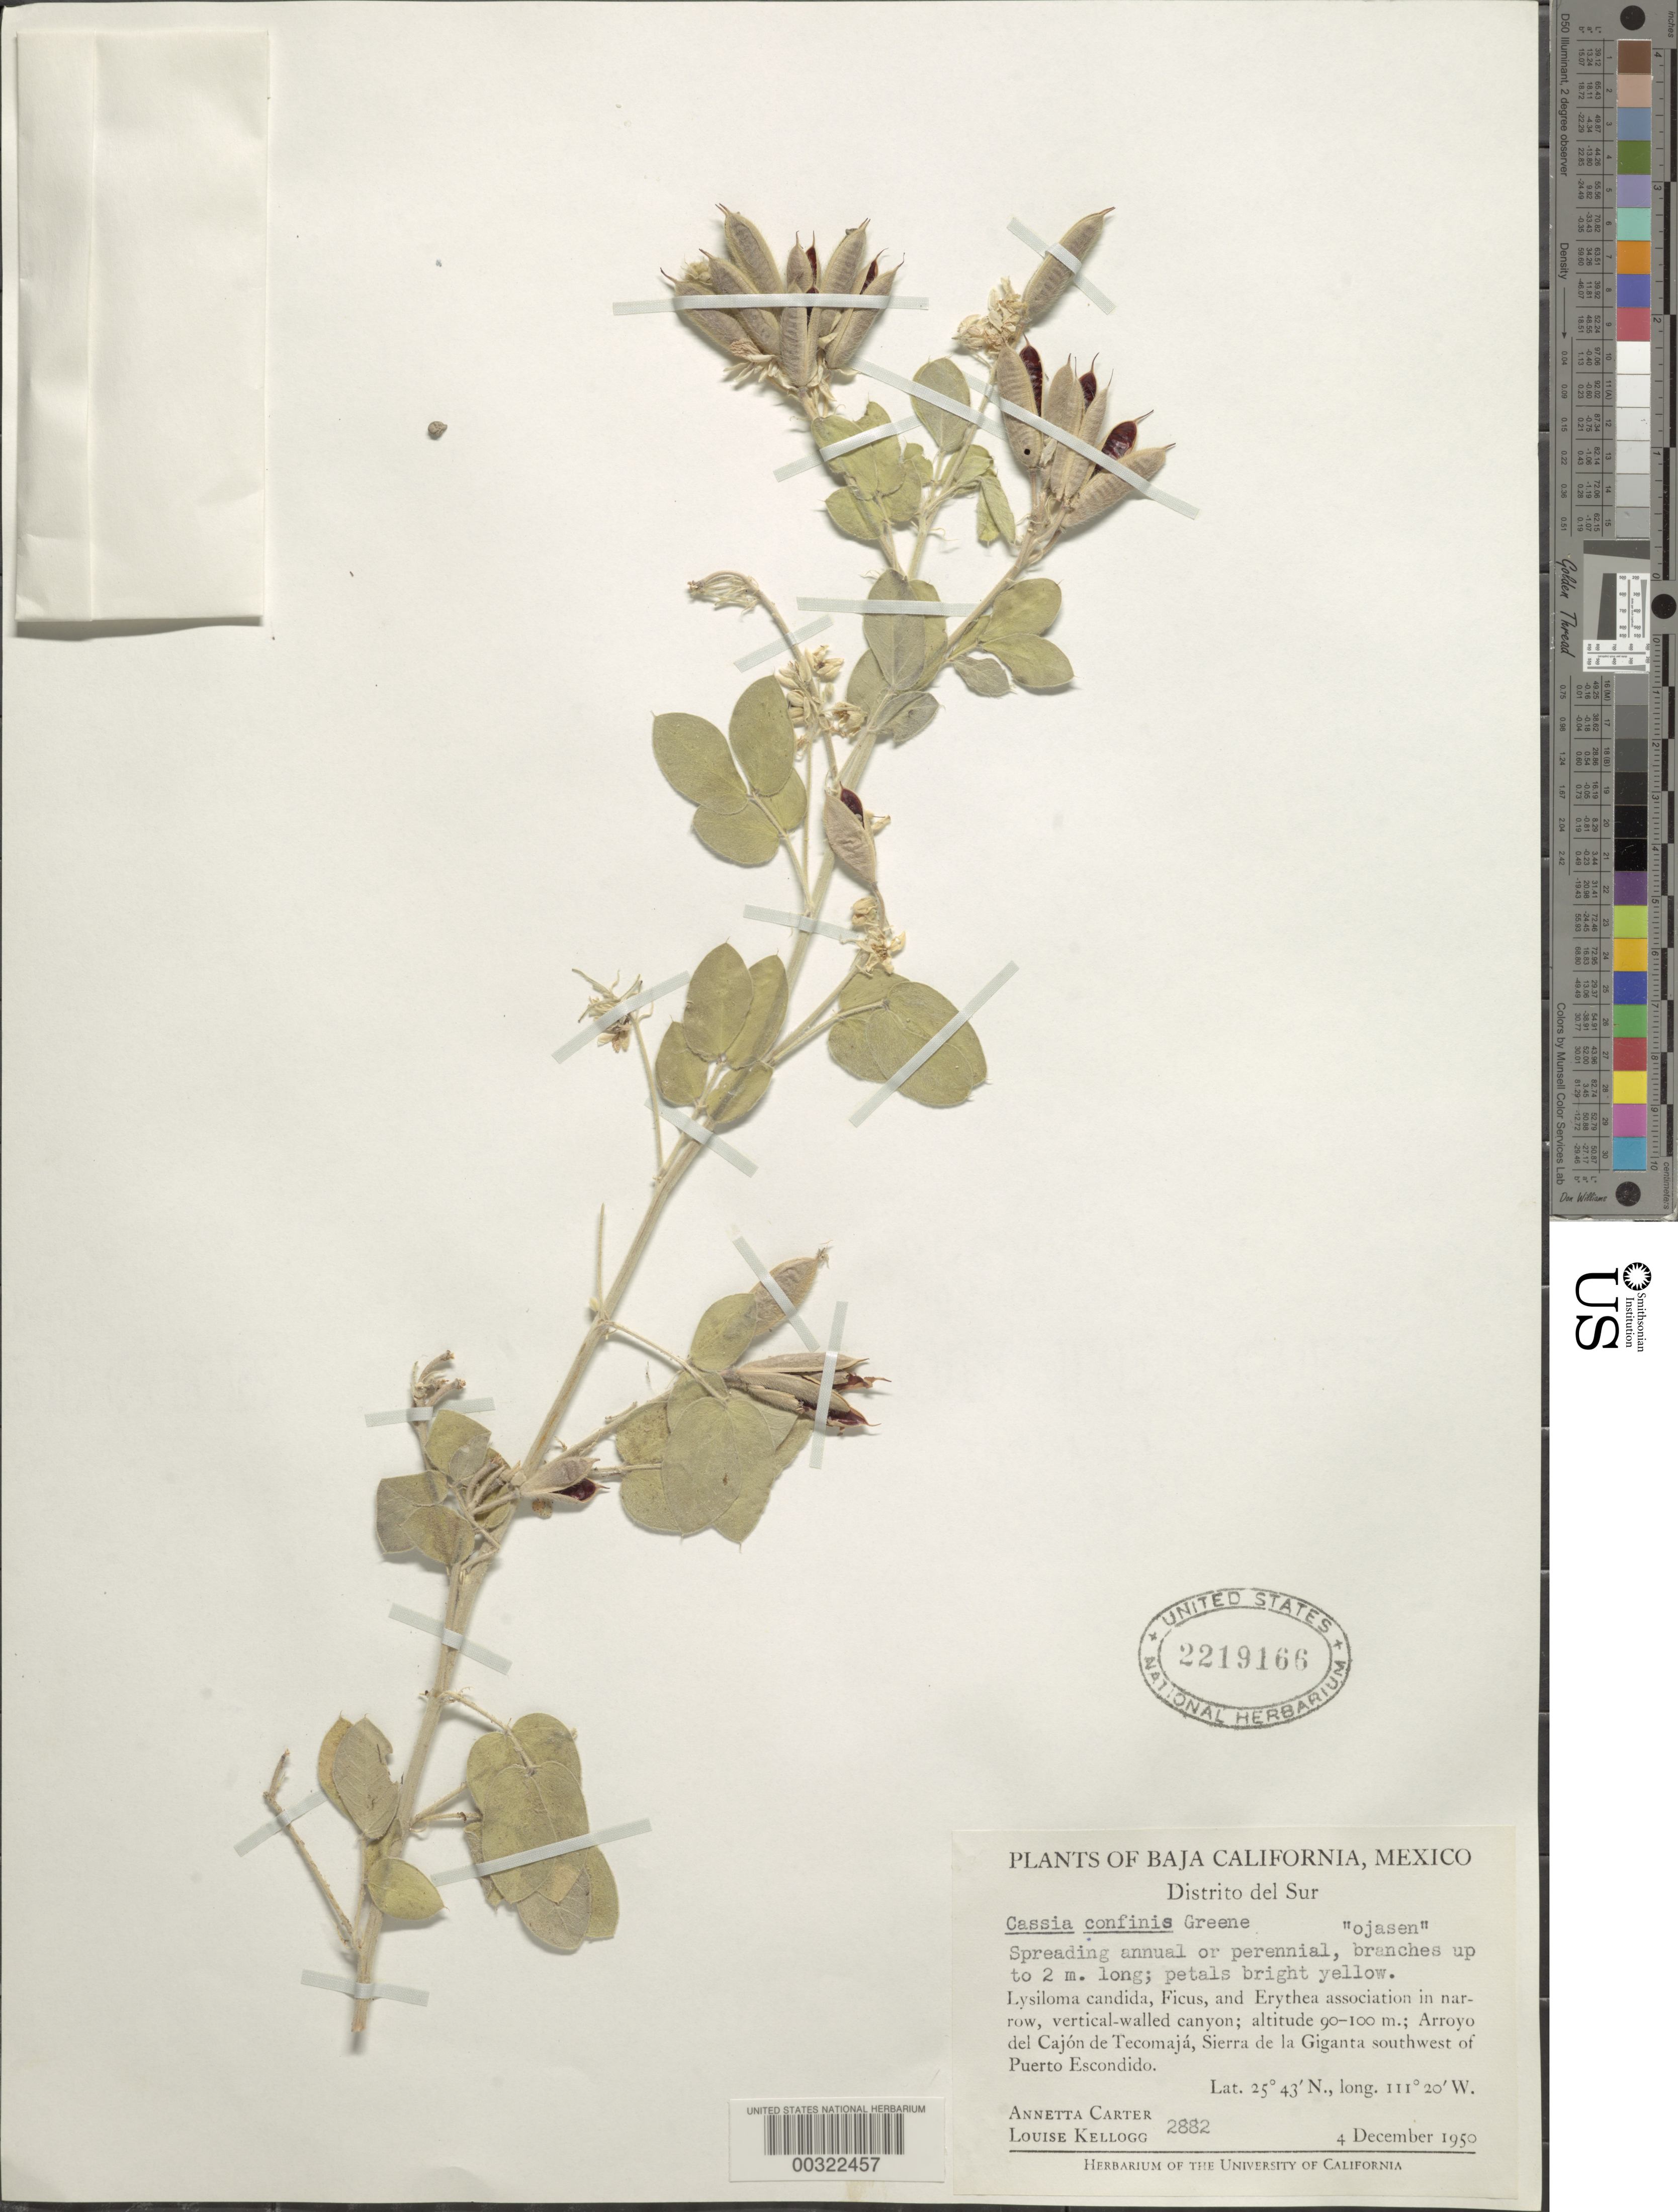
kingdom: Plantae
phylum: Tracheophyta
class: Magnoliopsida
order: Fabales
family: Fabaceae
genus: Senna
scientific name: Senna confinis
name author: (Greene) H.S. Irwin & Barneby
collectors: A. M. Carter & L. Kellogg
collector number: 2882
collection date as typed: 04 Dec 1950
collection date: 1950-12-04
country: Mexico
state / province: Baja California Sur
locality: Arroyo del Cajón de Tecomajá, Sierra de la Giganta SW of Puerto Escondido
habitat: Narrow, vertical walled canyon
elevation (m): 90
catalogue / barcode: US 2219166